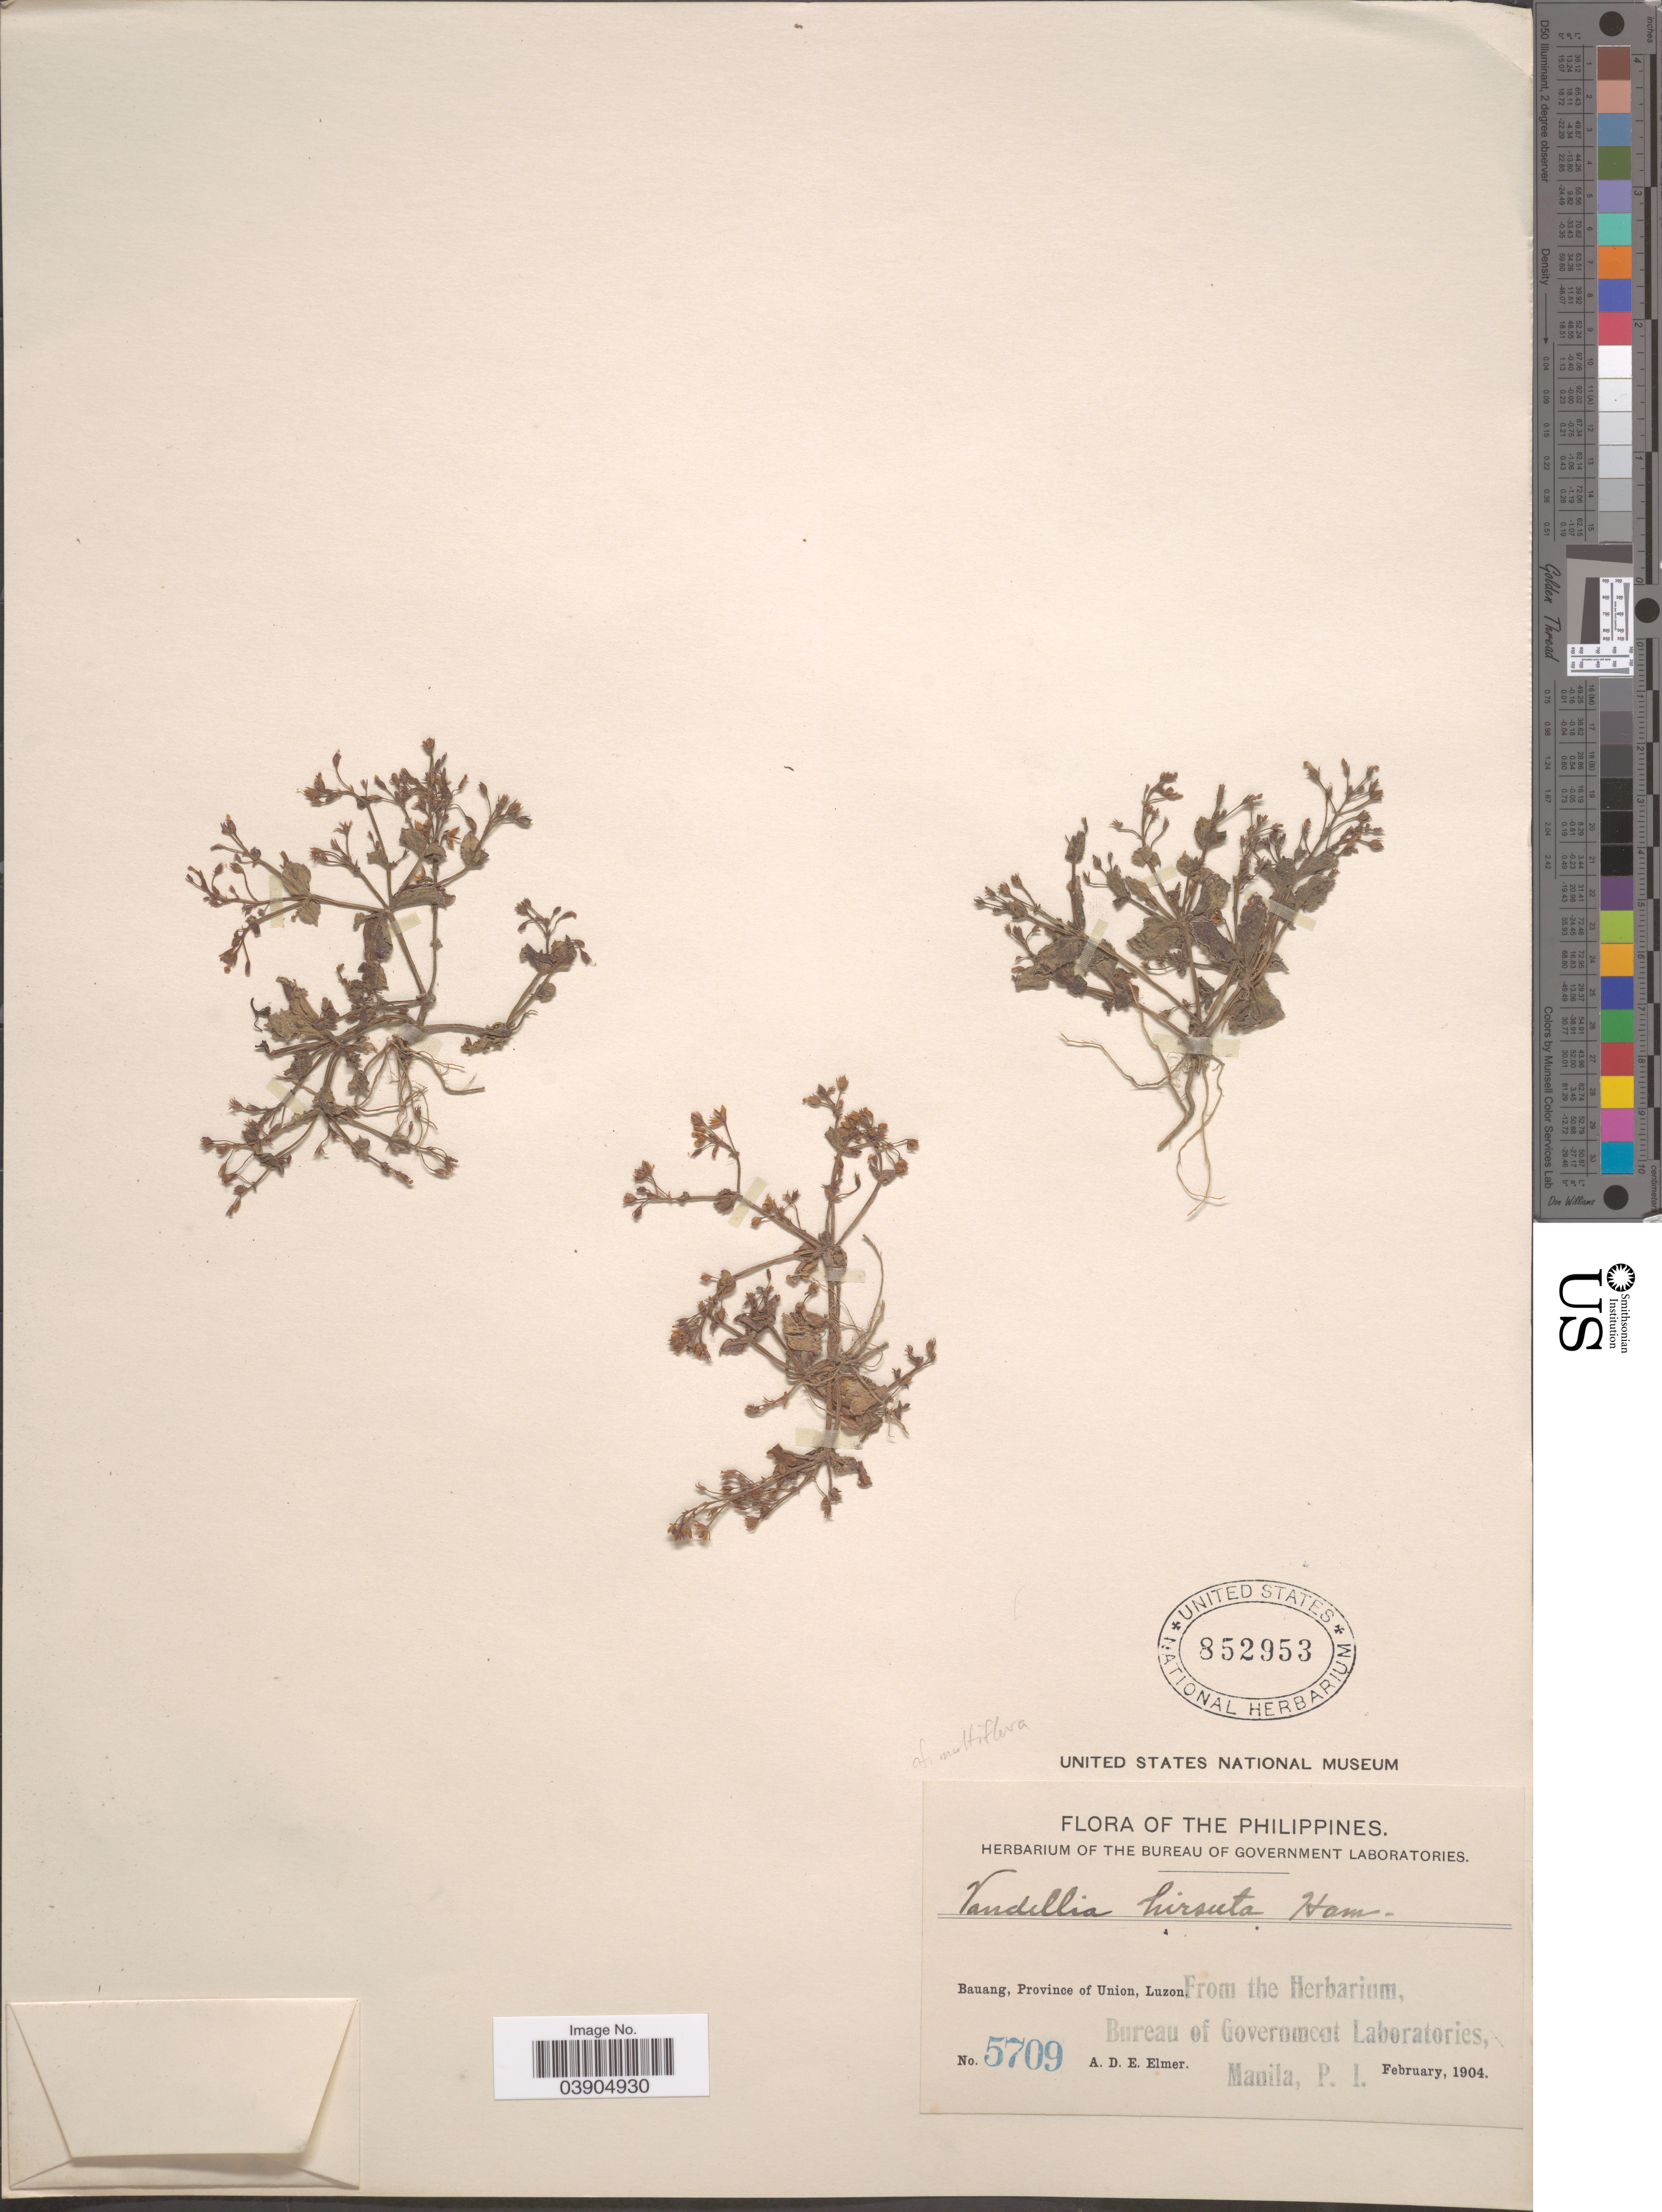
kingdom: Plantae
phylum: Tracheophyta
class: Magnoliopsida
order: Lamiales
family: Linderniaceae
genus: Lindernia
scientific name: Lindernia viscosa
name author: (Hornem.) Merr.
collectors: A. D. E. Elmer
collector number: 5709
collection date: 1904-02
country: Philippines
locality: Bauang, Province of Union, Luzon.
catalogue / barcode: US 852953